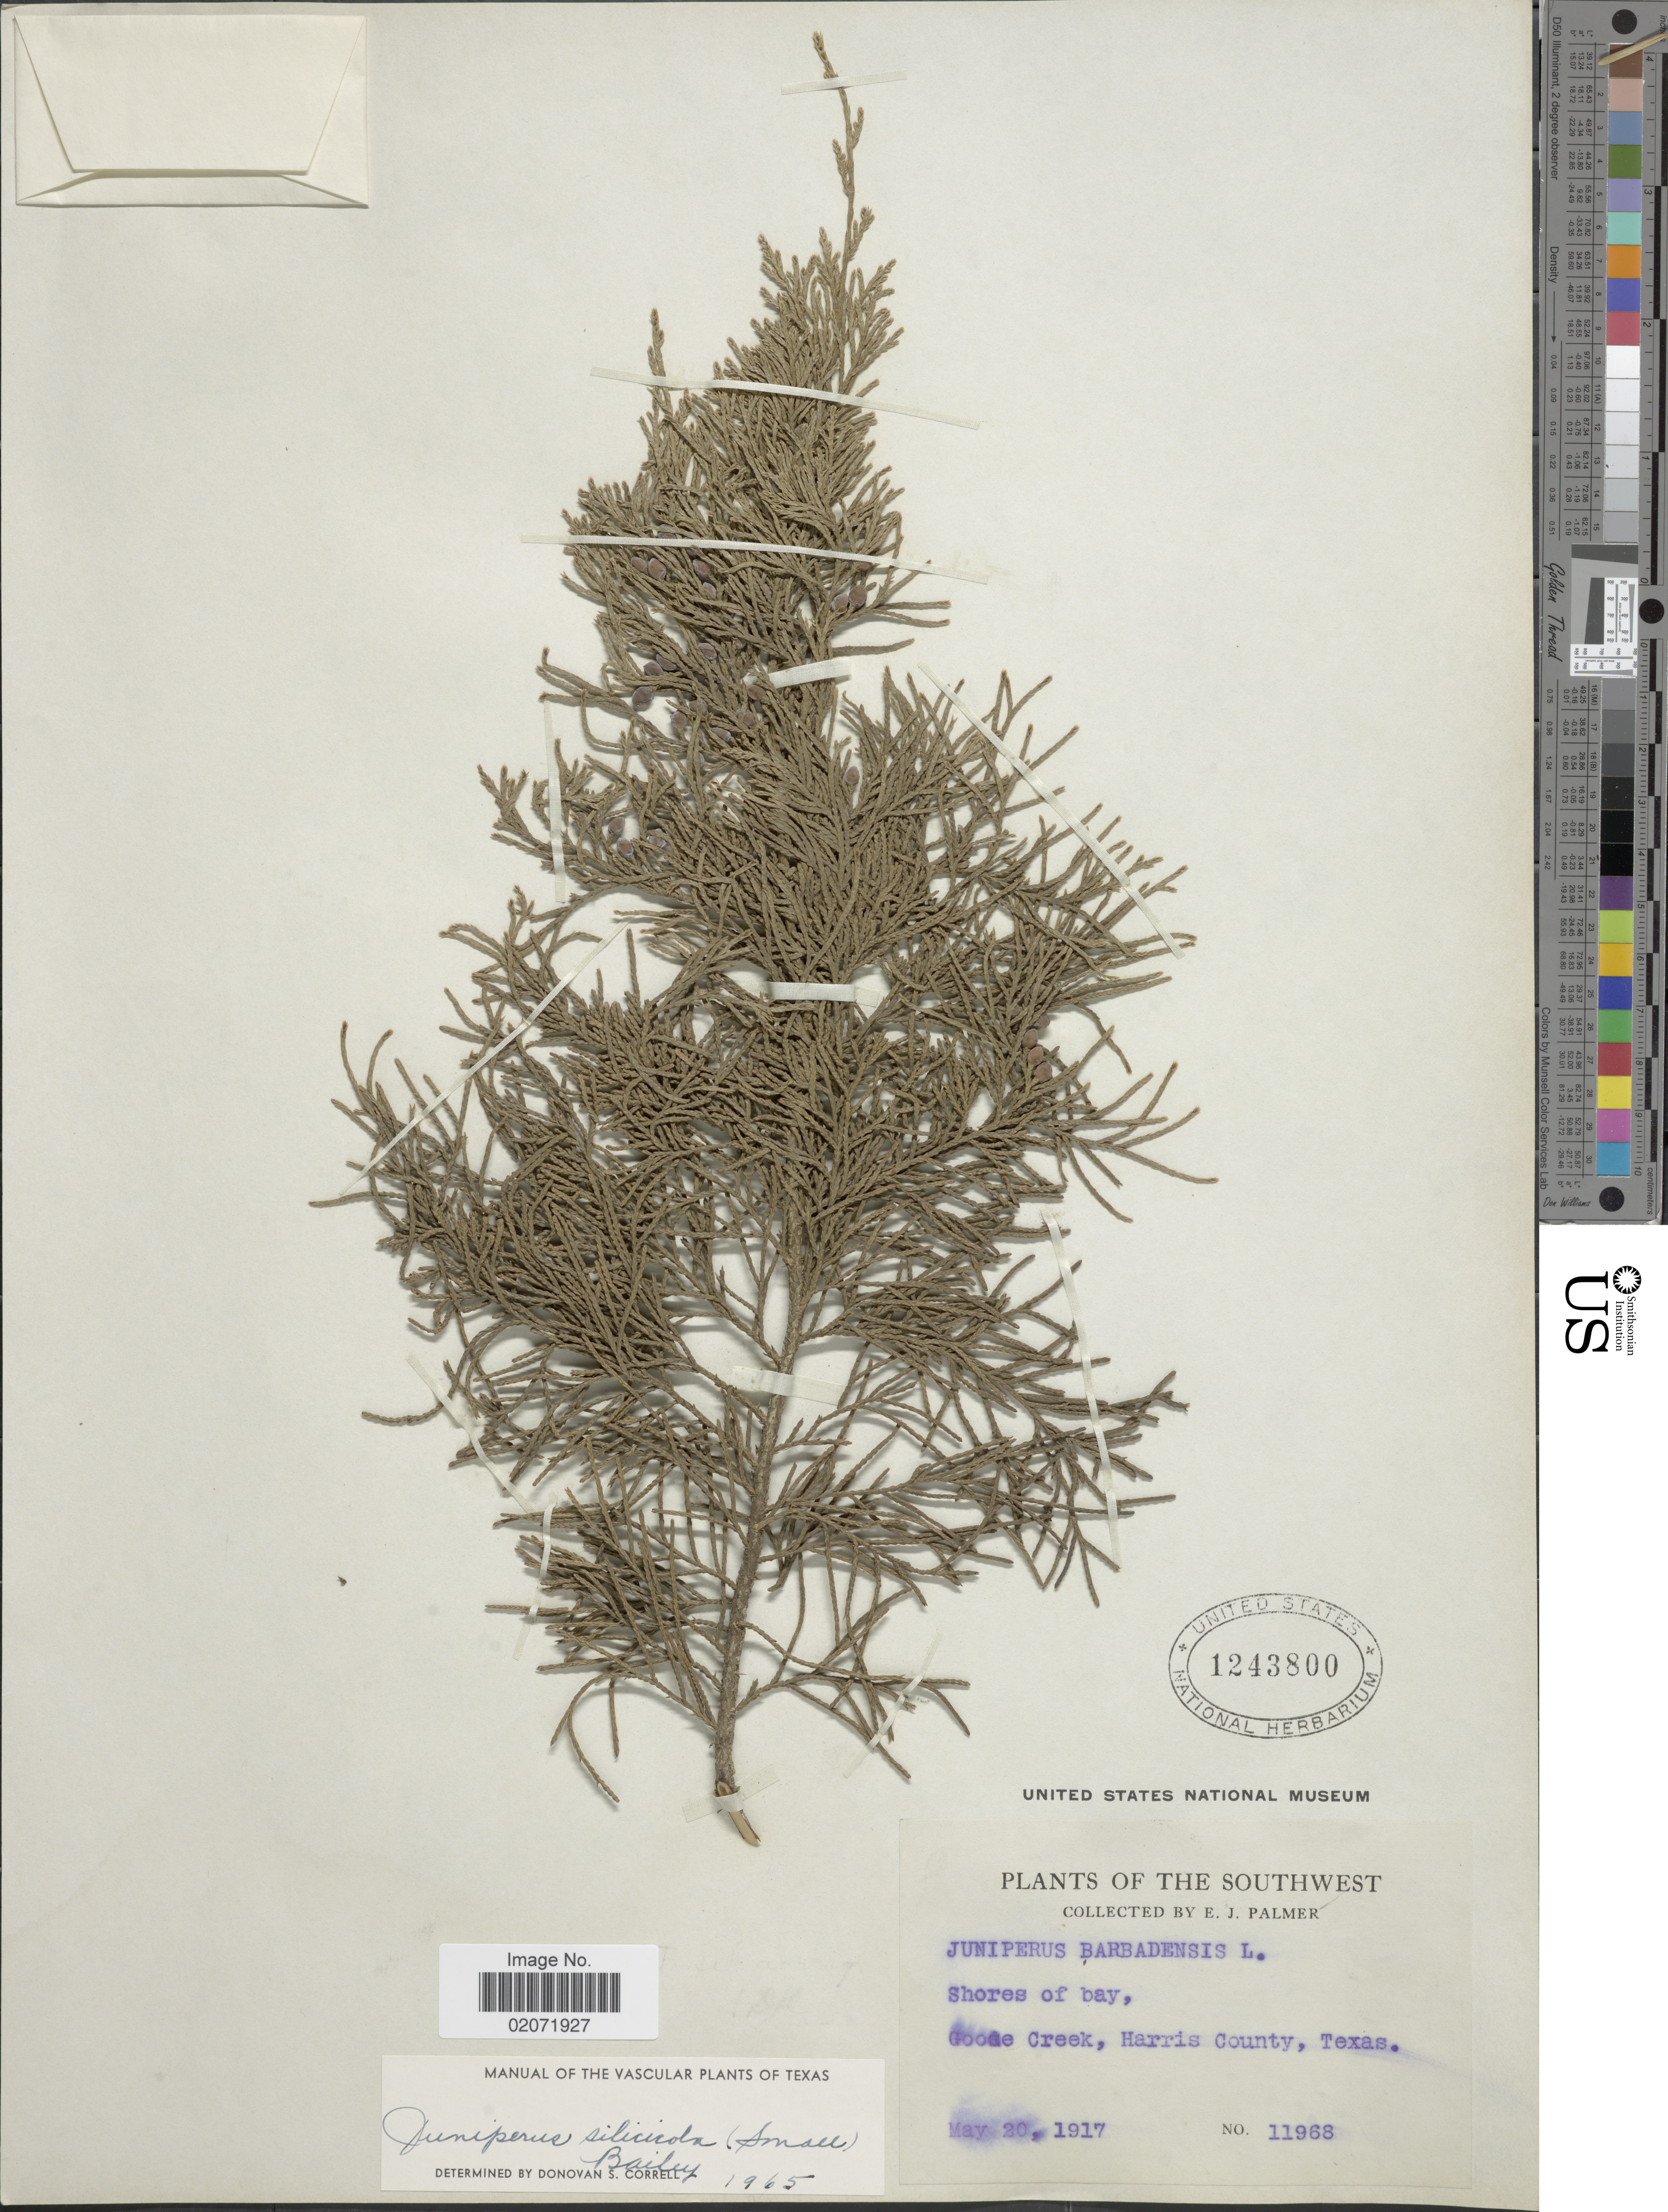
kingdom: Plantae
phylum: Tracheophyta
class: Pinopsida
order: Pinales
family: Cupressaceae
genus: Juniperus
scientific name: Juniperus silicicola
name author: (Small) L.H. Bailey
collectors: E. J. Palmer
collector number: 11968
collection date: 1917-05-20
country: United States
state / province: Texas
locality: Shores of bay, Goose Creek, Harris County, Southwest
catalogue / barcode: US 1243800